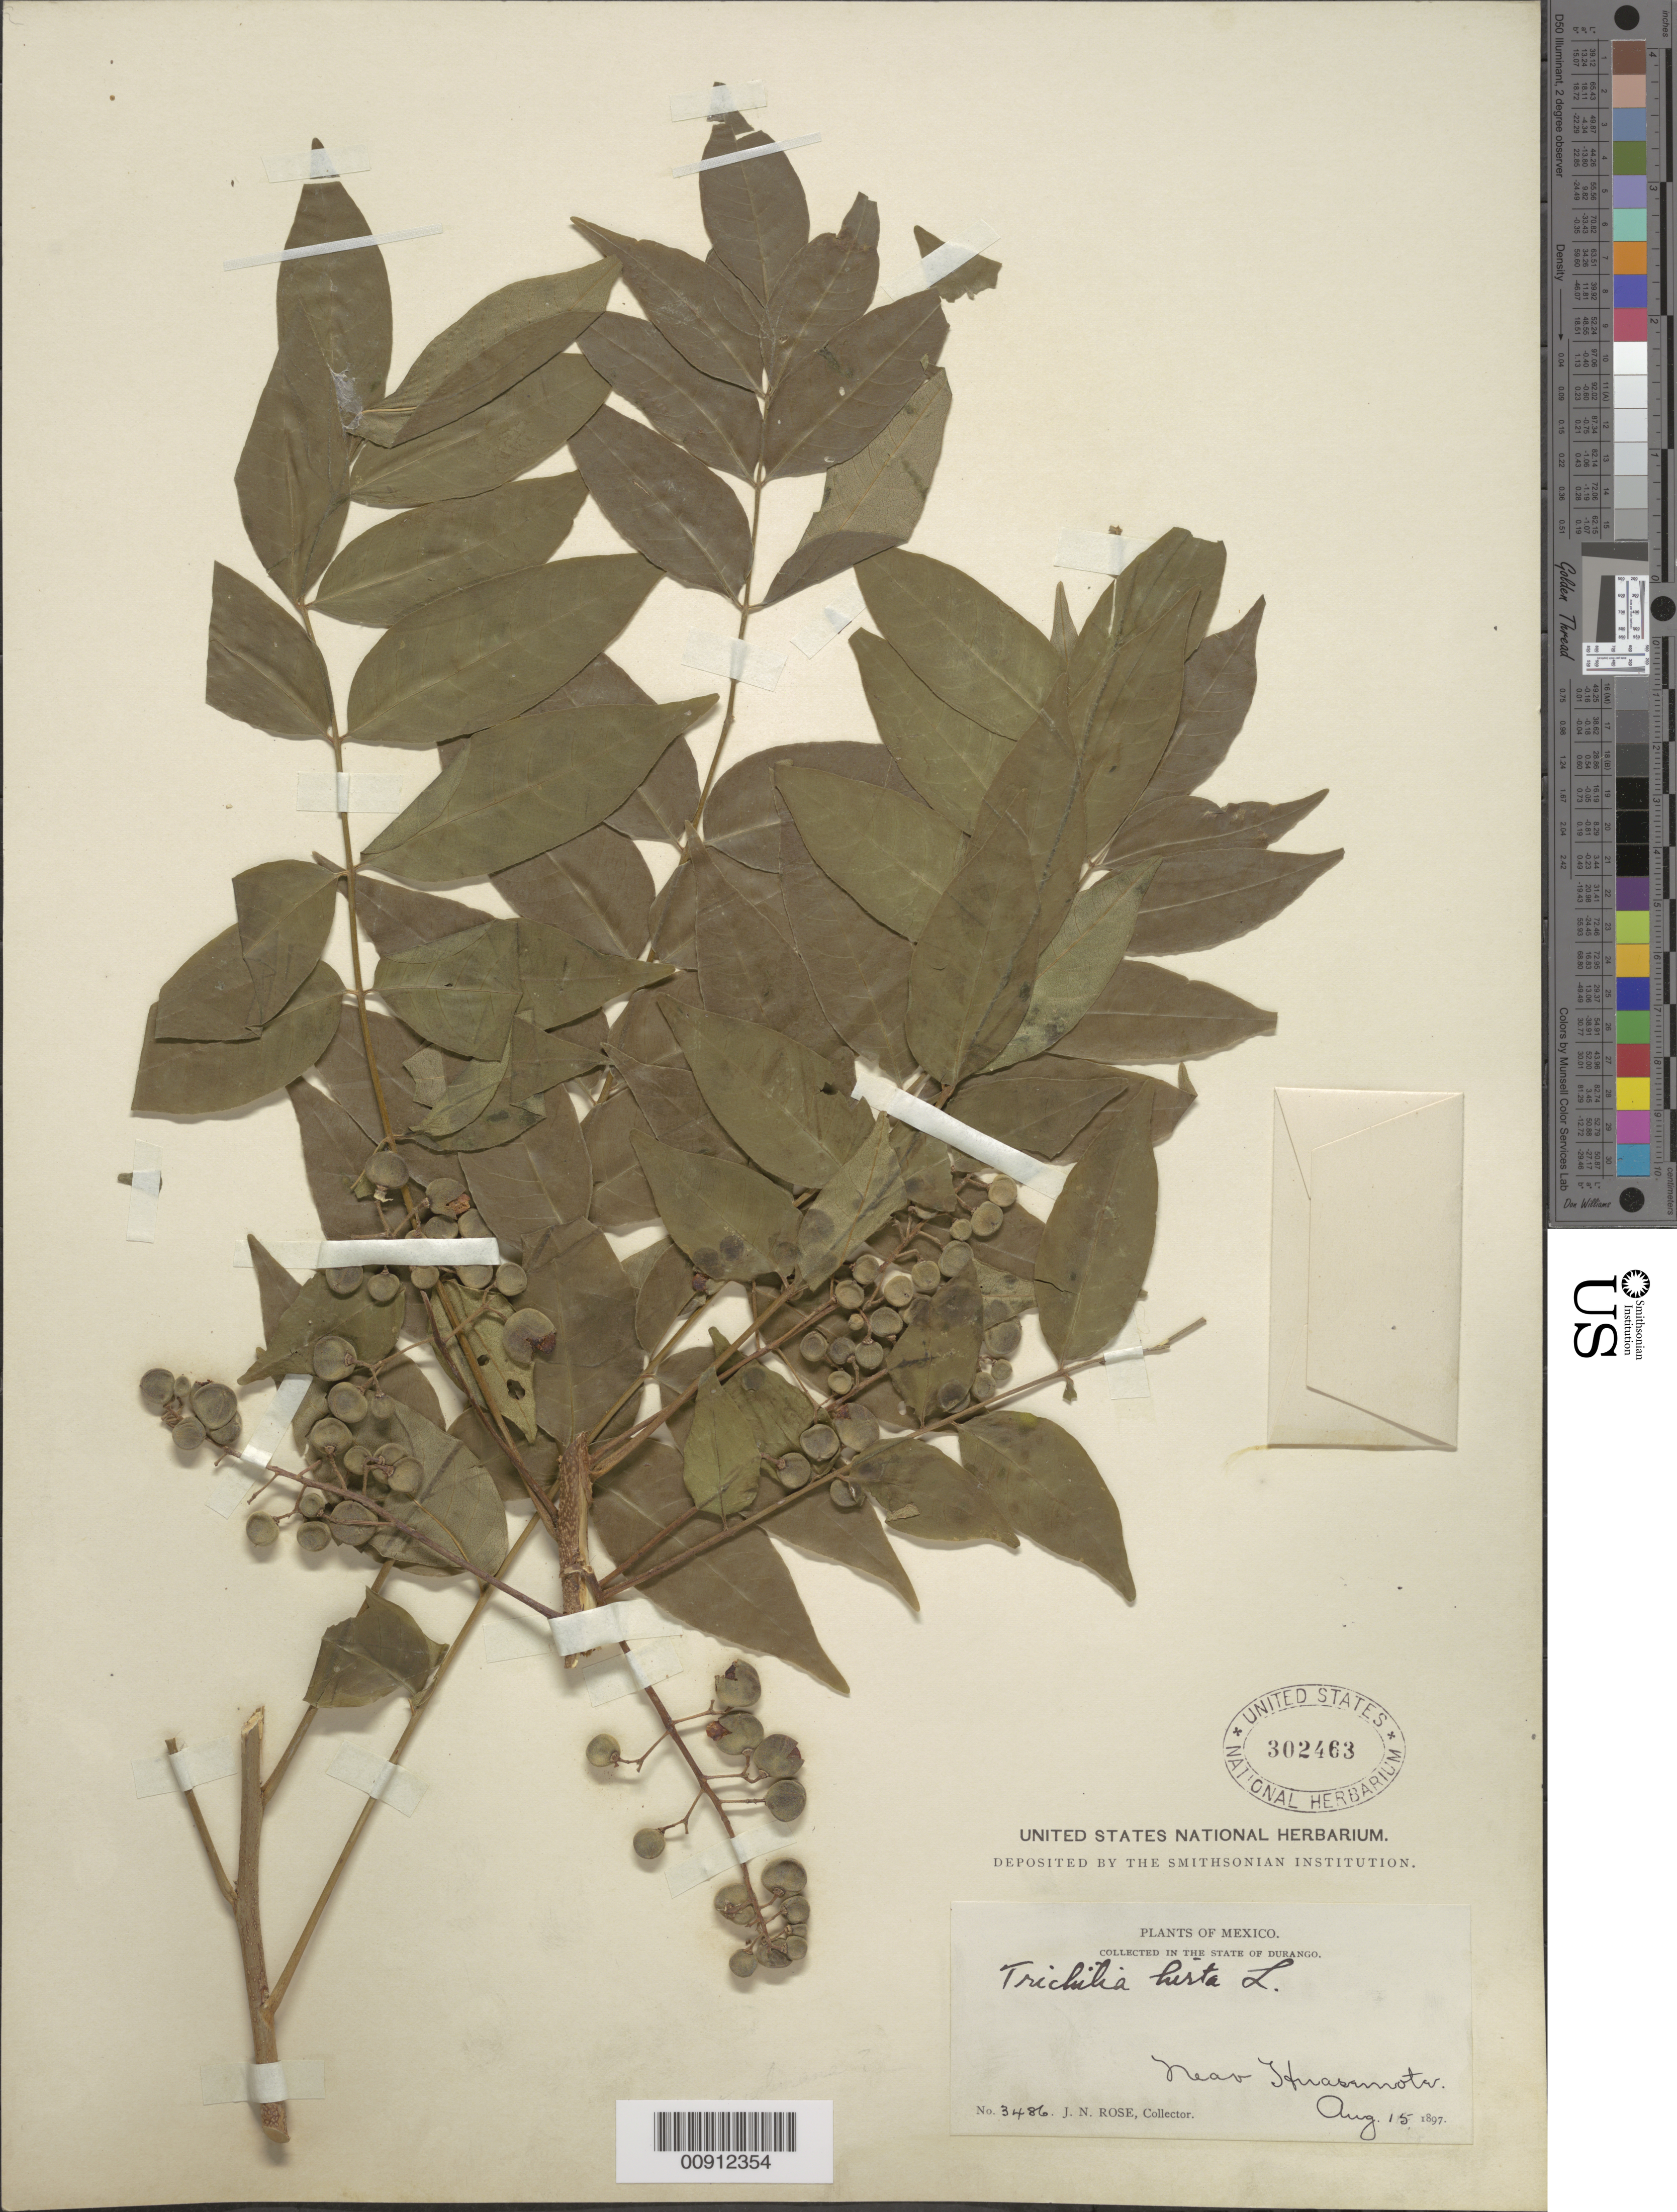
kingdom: Plantae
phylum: Tracheophyta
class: Magnoliopsida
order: Sapindales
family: Meliaceae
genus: Trichilia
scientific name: Trichilia hirta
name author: L.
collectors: J. N. Rose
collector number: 3486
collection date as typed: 15 Aug 1897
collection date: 1897-08-15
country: Mexico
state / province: Durango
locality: Near Huasemote, State of Durango.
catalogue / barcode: US 302463